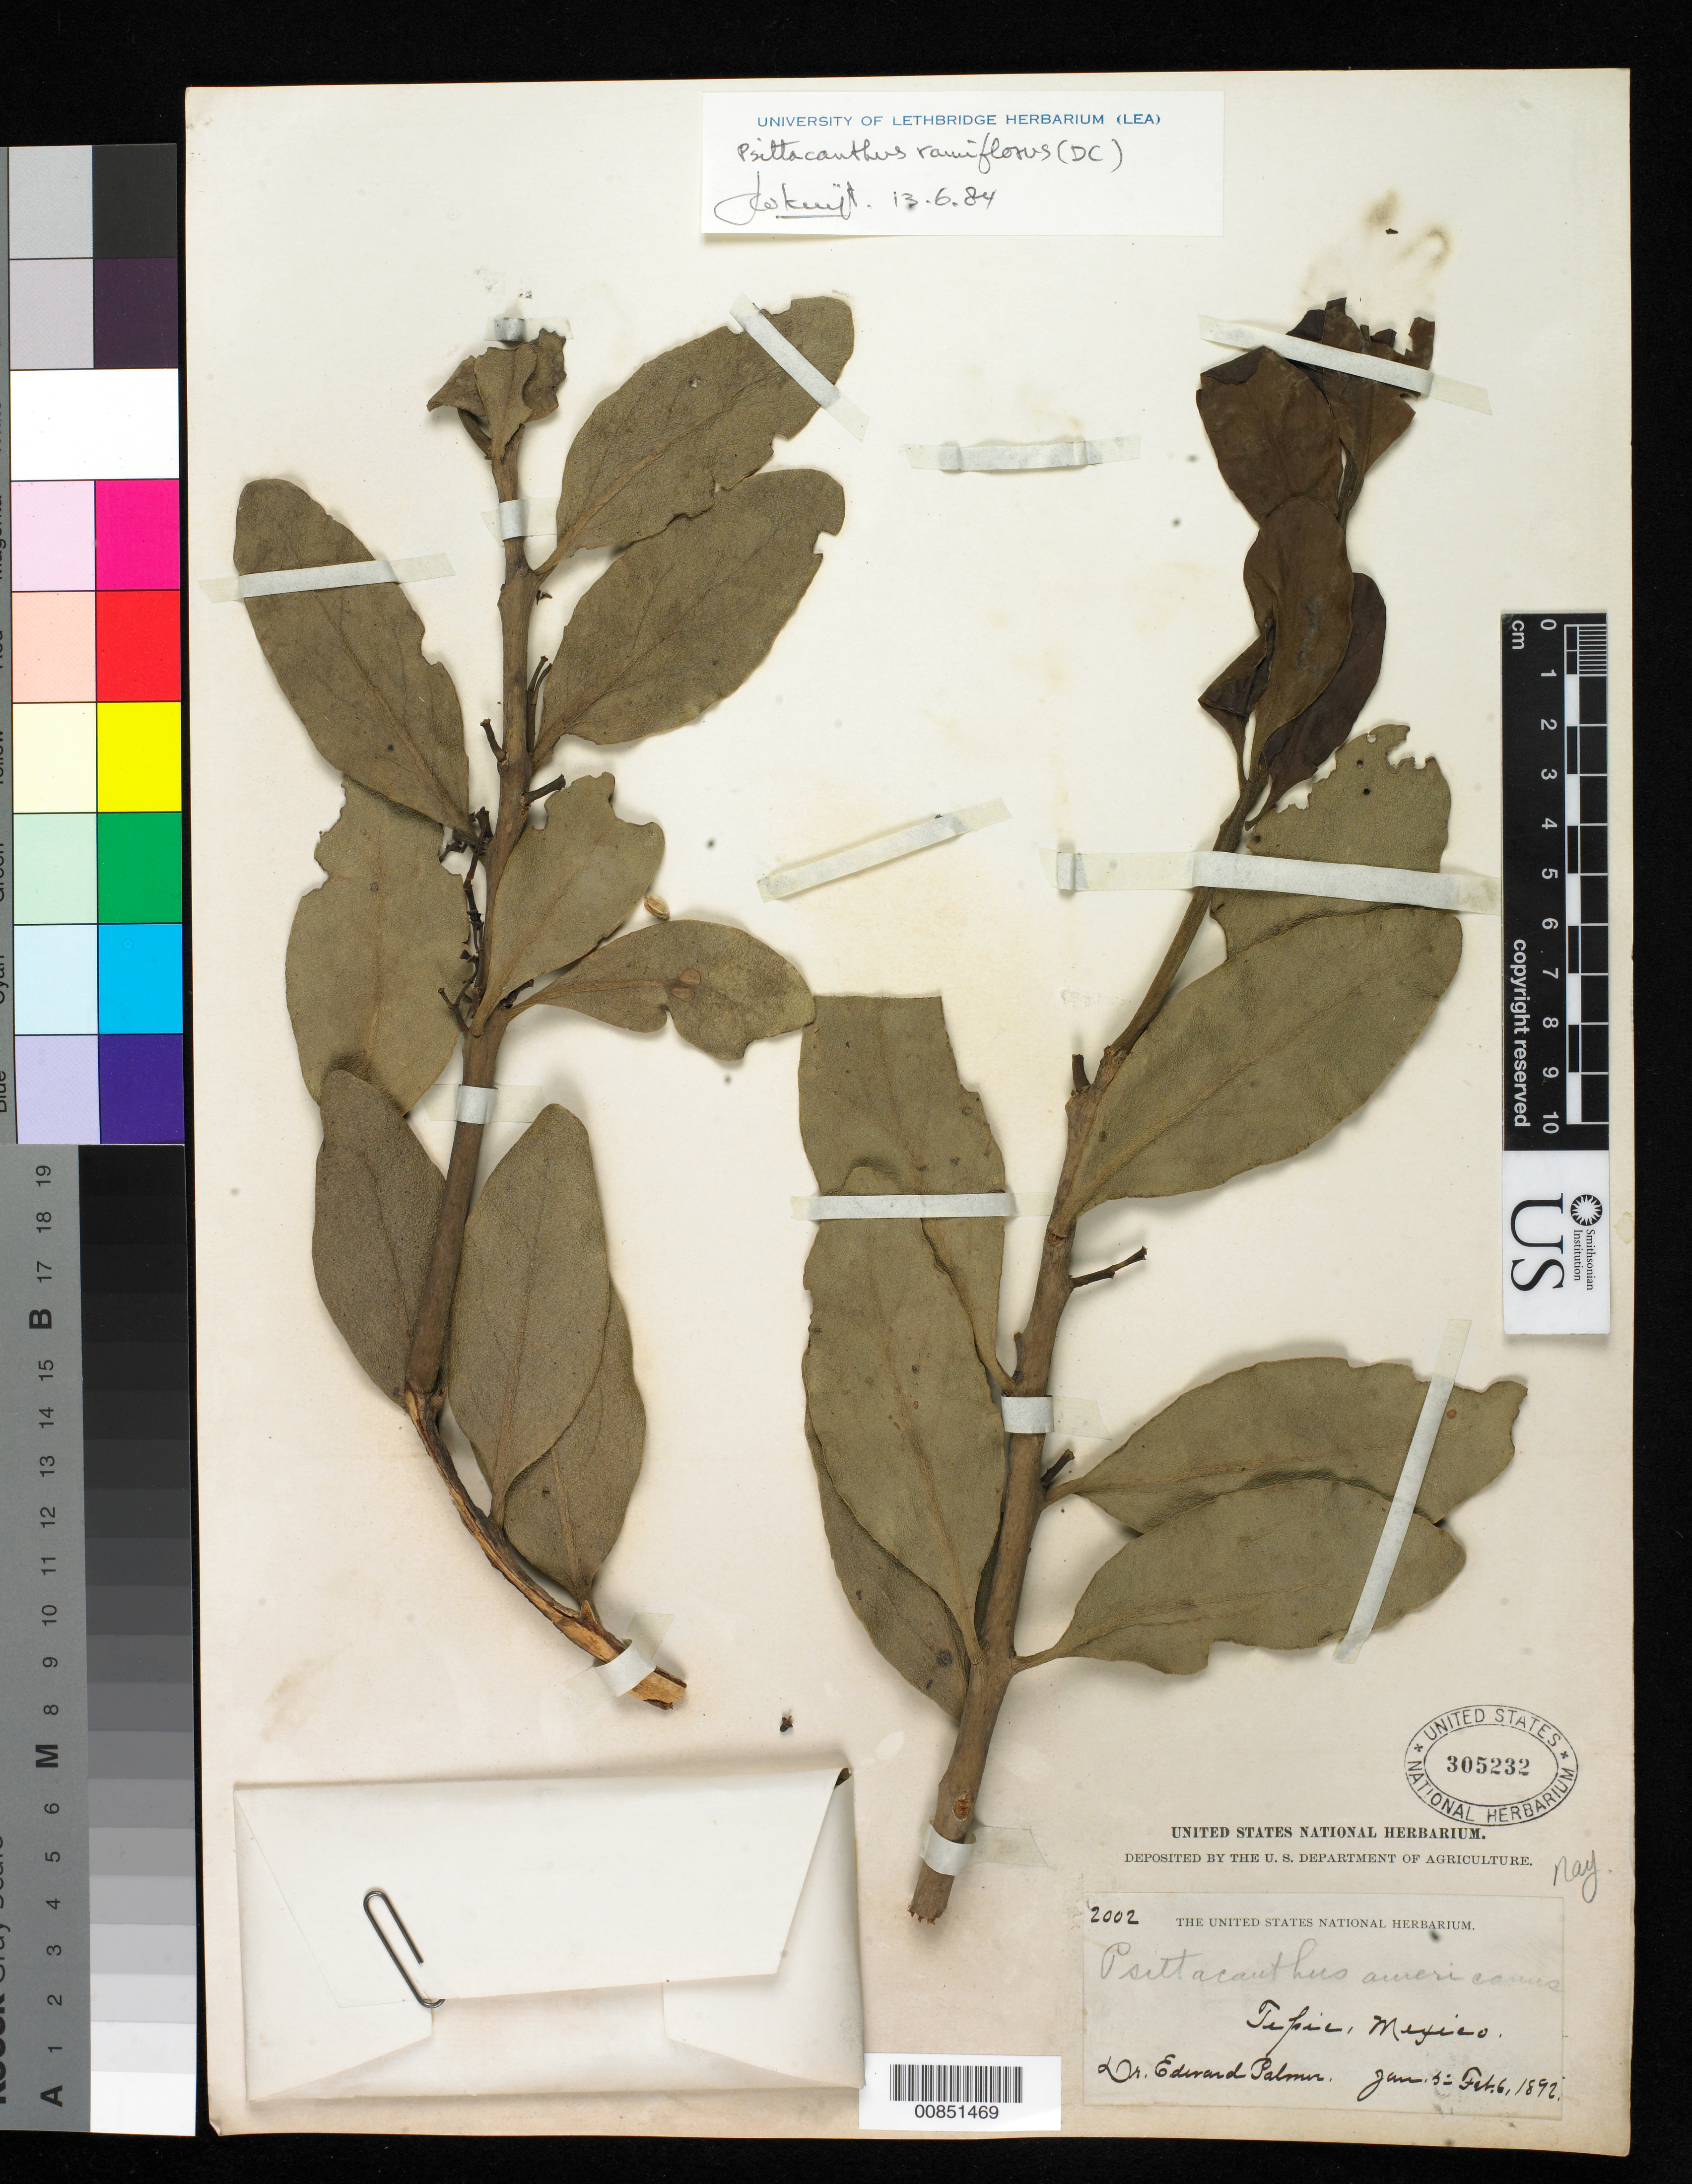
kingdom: Plantae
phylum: Tracheophyta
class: Magnoliopsida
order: Santalales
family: Loranthaceae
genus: Psittacanthus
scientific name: Psittacanthus ramiflorus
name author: (Moc. & Sessé ex DC.) G. Don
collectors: E. Palmer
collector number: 2002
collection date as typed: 05 Jan 1892 to 06 Feb 1892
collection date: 1892-01-05/1892-02-06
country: Mexico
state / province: Nayarit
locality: Tepic, Nayarit.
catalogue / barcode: US 305232